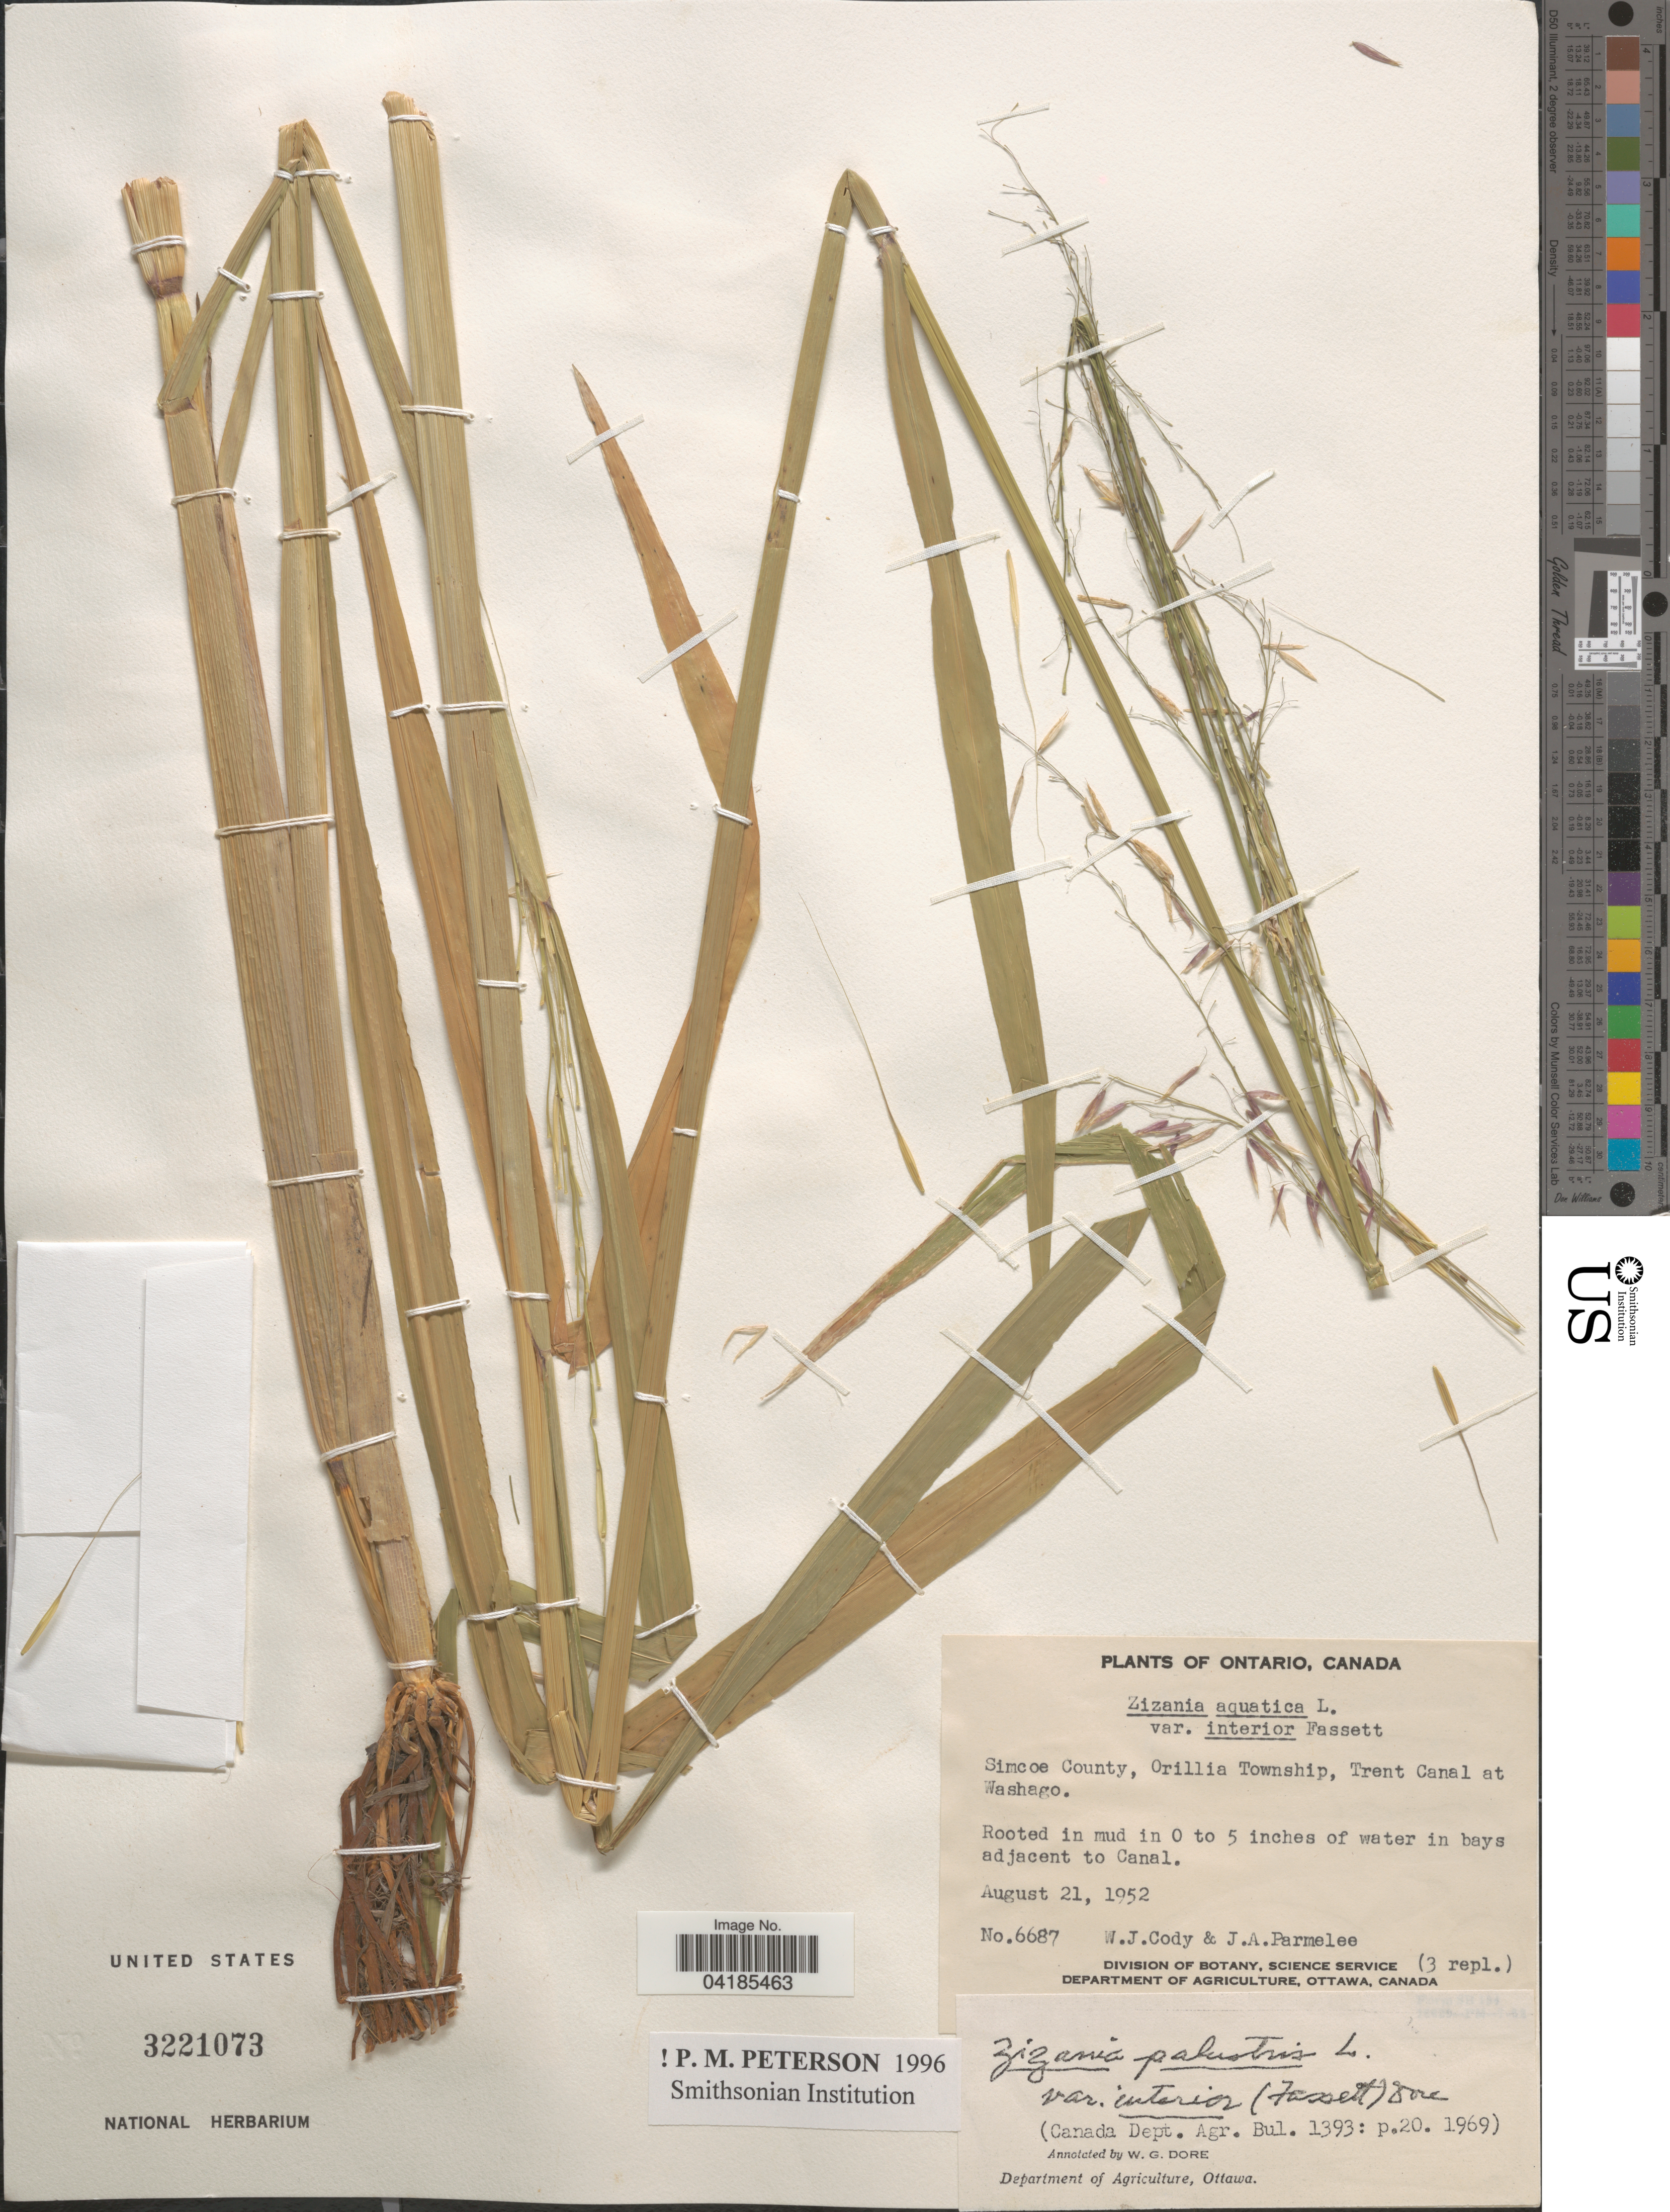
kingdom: Plantae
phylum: Tracheophyta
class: Liliopsida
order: Poales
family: Poaceae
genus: Zizania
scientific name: Zizania palustris var. interior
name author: L.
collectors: W. Cody & J. A. Parmelee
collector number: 6687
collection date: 1952-08-21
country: Canada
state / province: Ontario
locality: Simcoe County, Orillia Township, Trent Canal at Washago. Adjacent to Canal.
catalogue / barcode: US 3221073